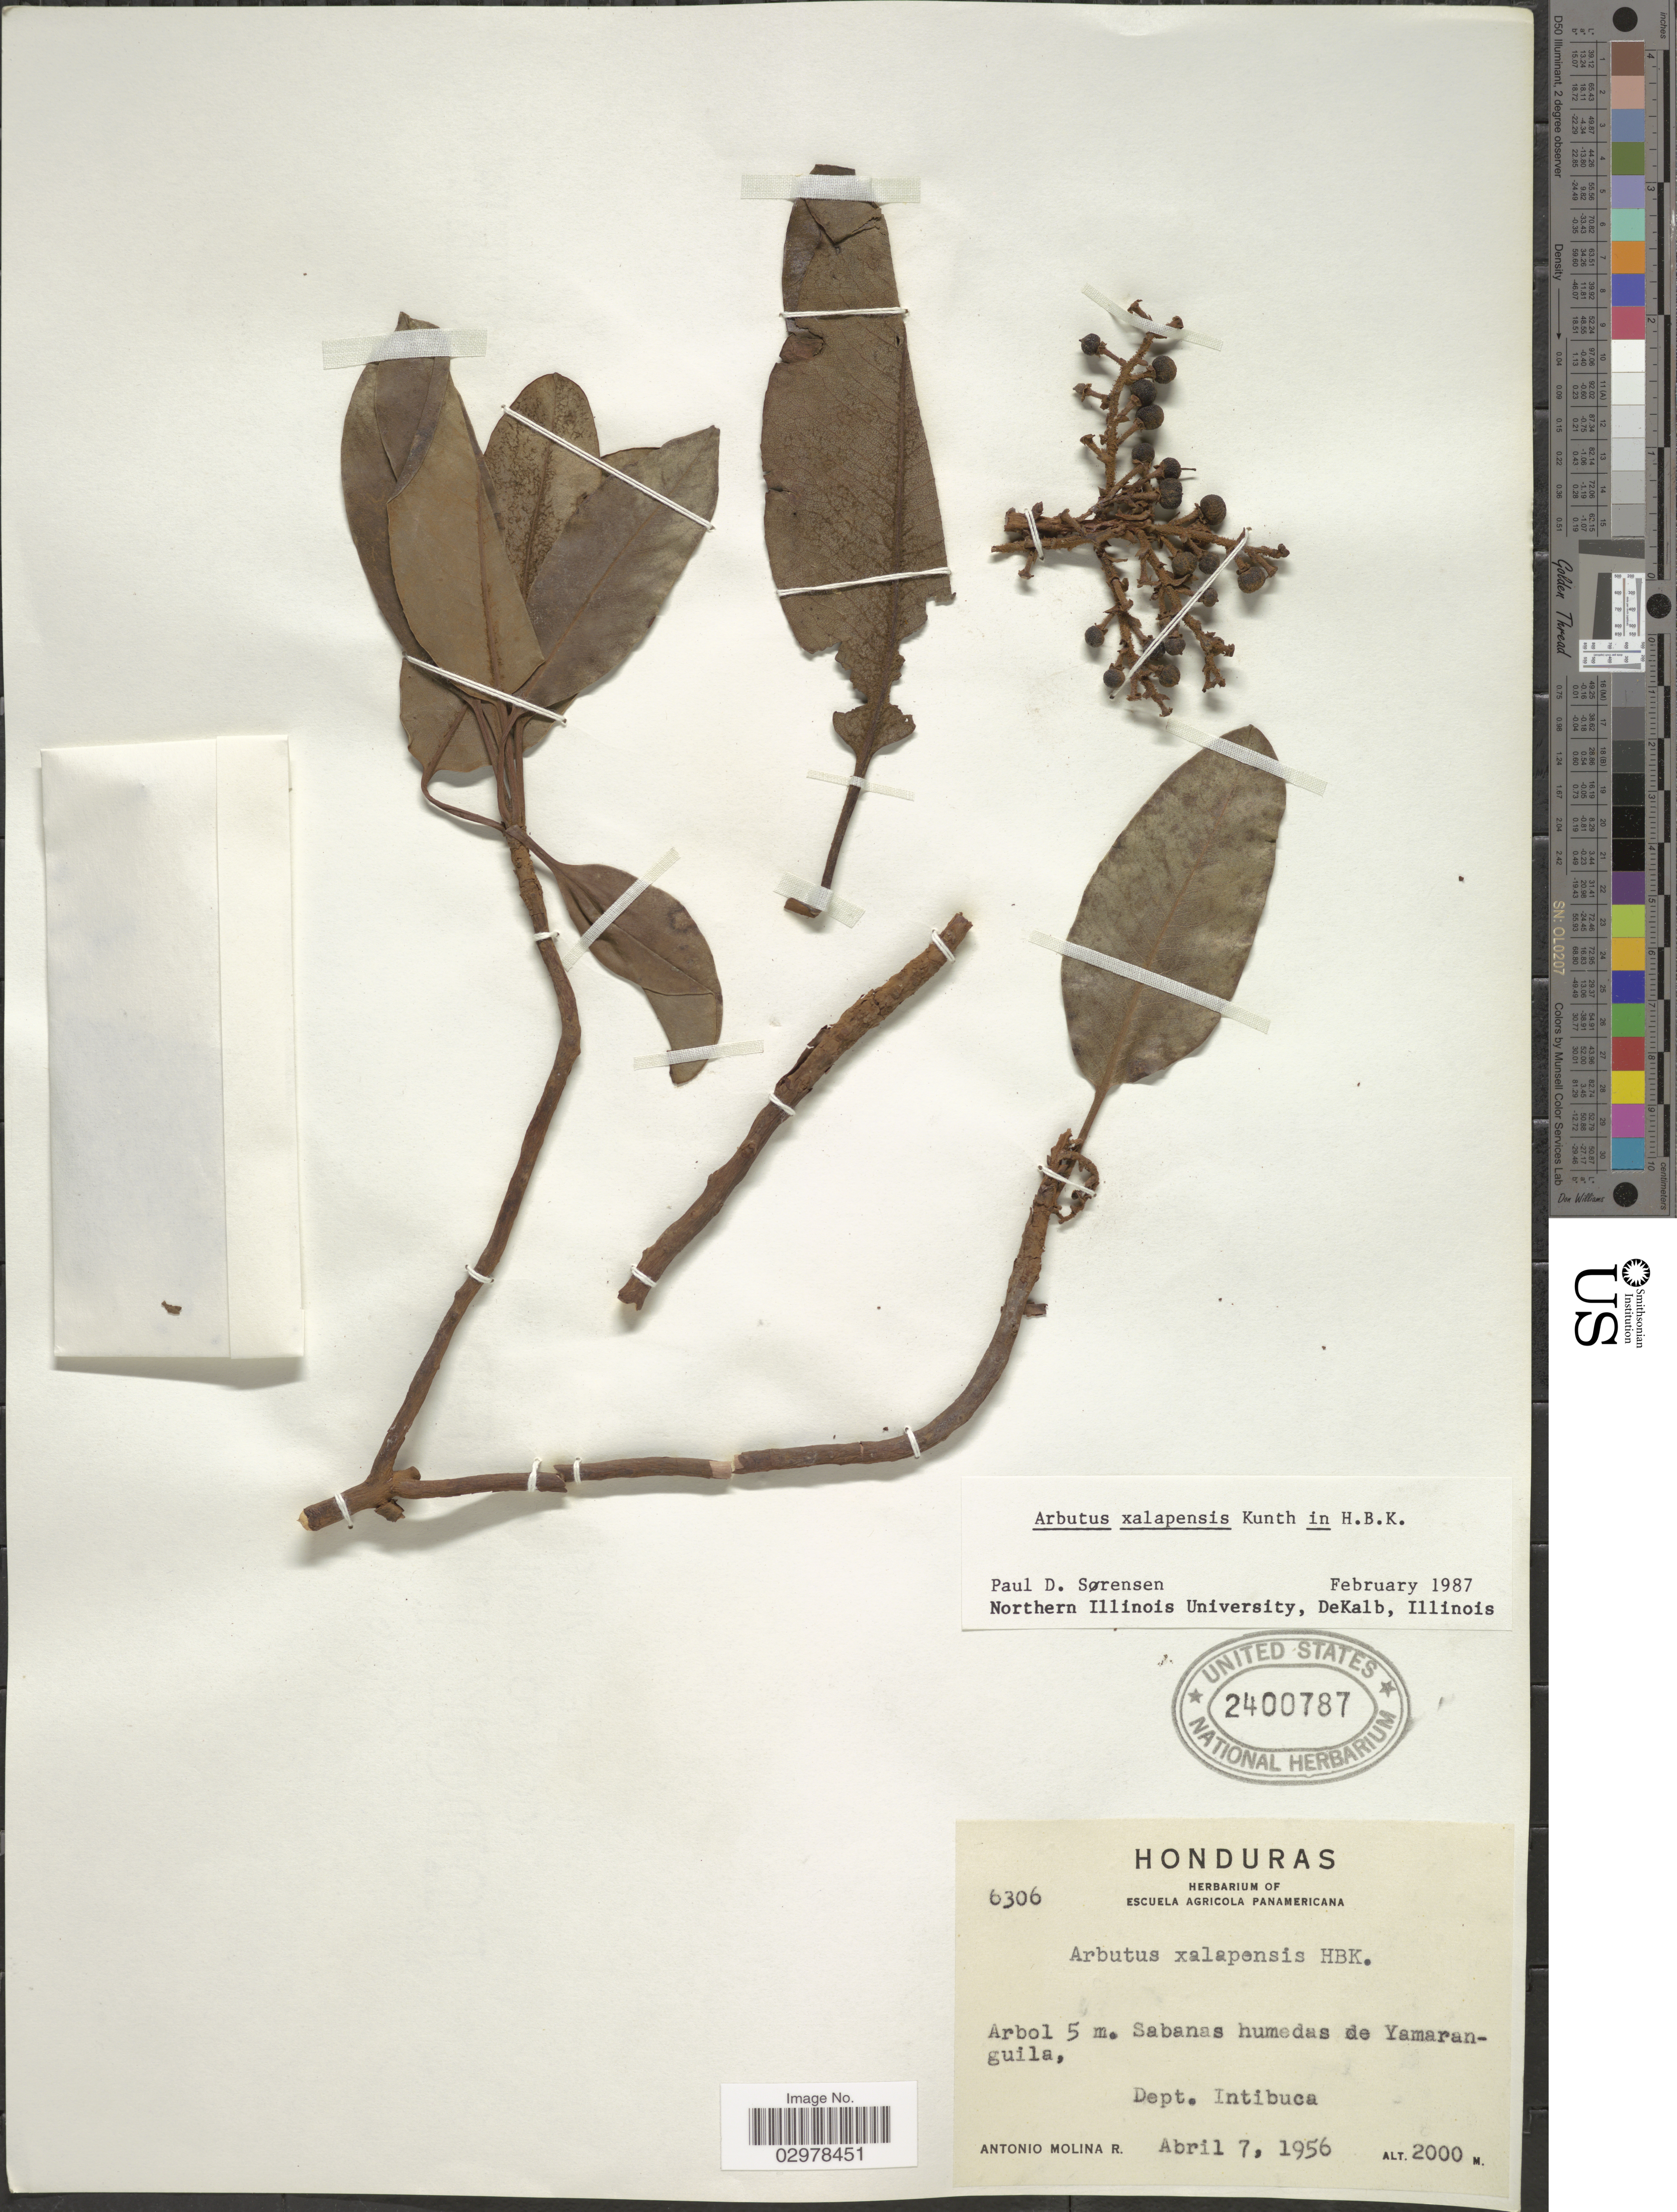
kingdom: Plantae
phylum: Tracheophyta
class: Magnoliopsida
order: Ericales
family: Ericaceae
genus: Arbutus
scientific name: Arbutus xalapensis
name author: Kunth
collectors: A. Molina R.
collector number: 6306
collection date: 1956-04-07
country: Honduras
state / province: Intibuca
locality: Sabanas humedas de Yamaranguila, Dept. Intibuca.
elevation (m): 2000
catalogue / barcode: US 2400787